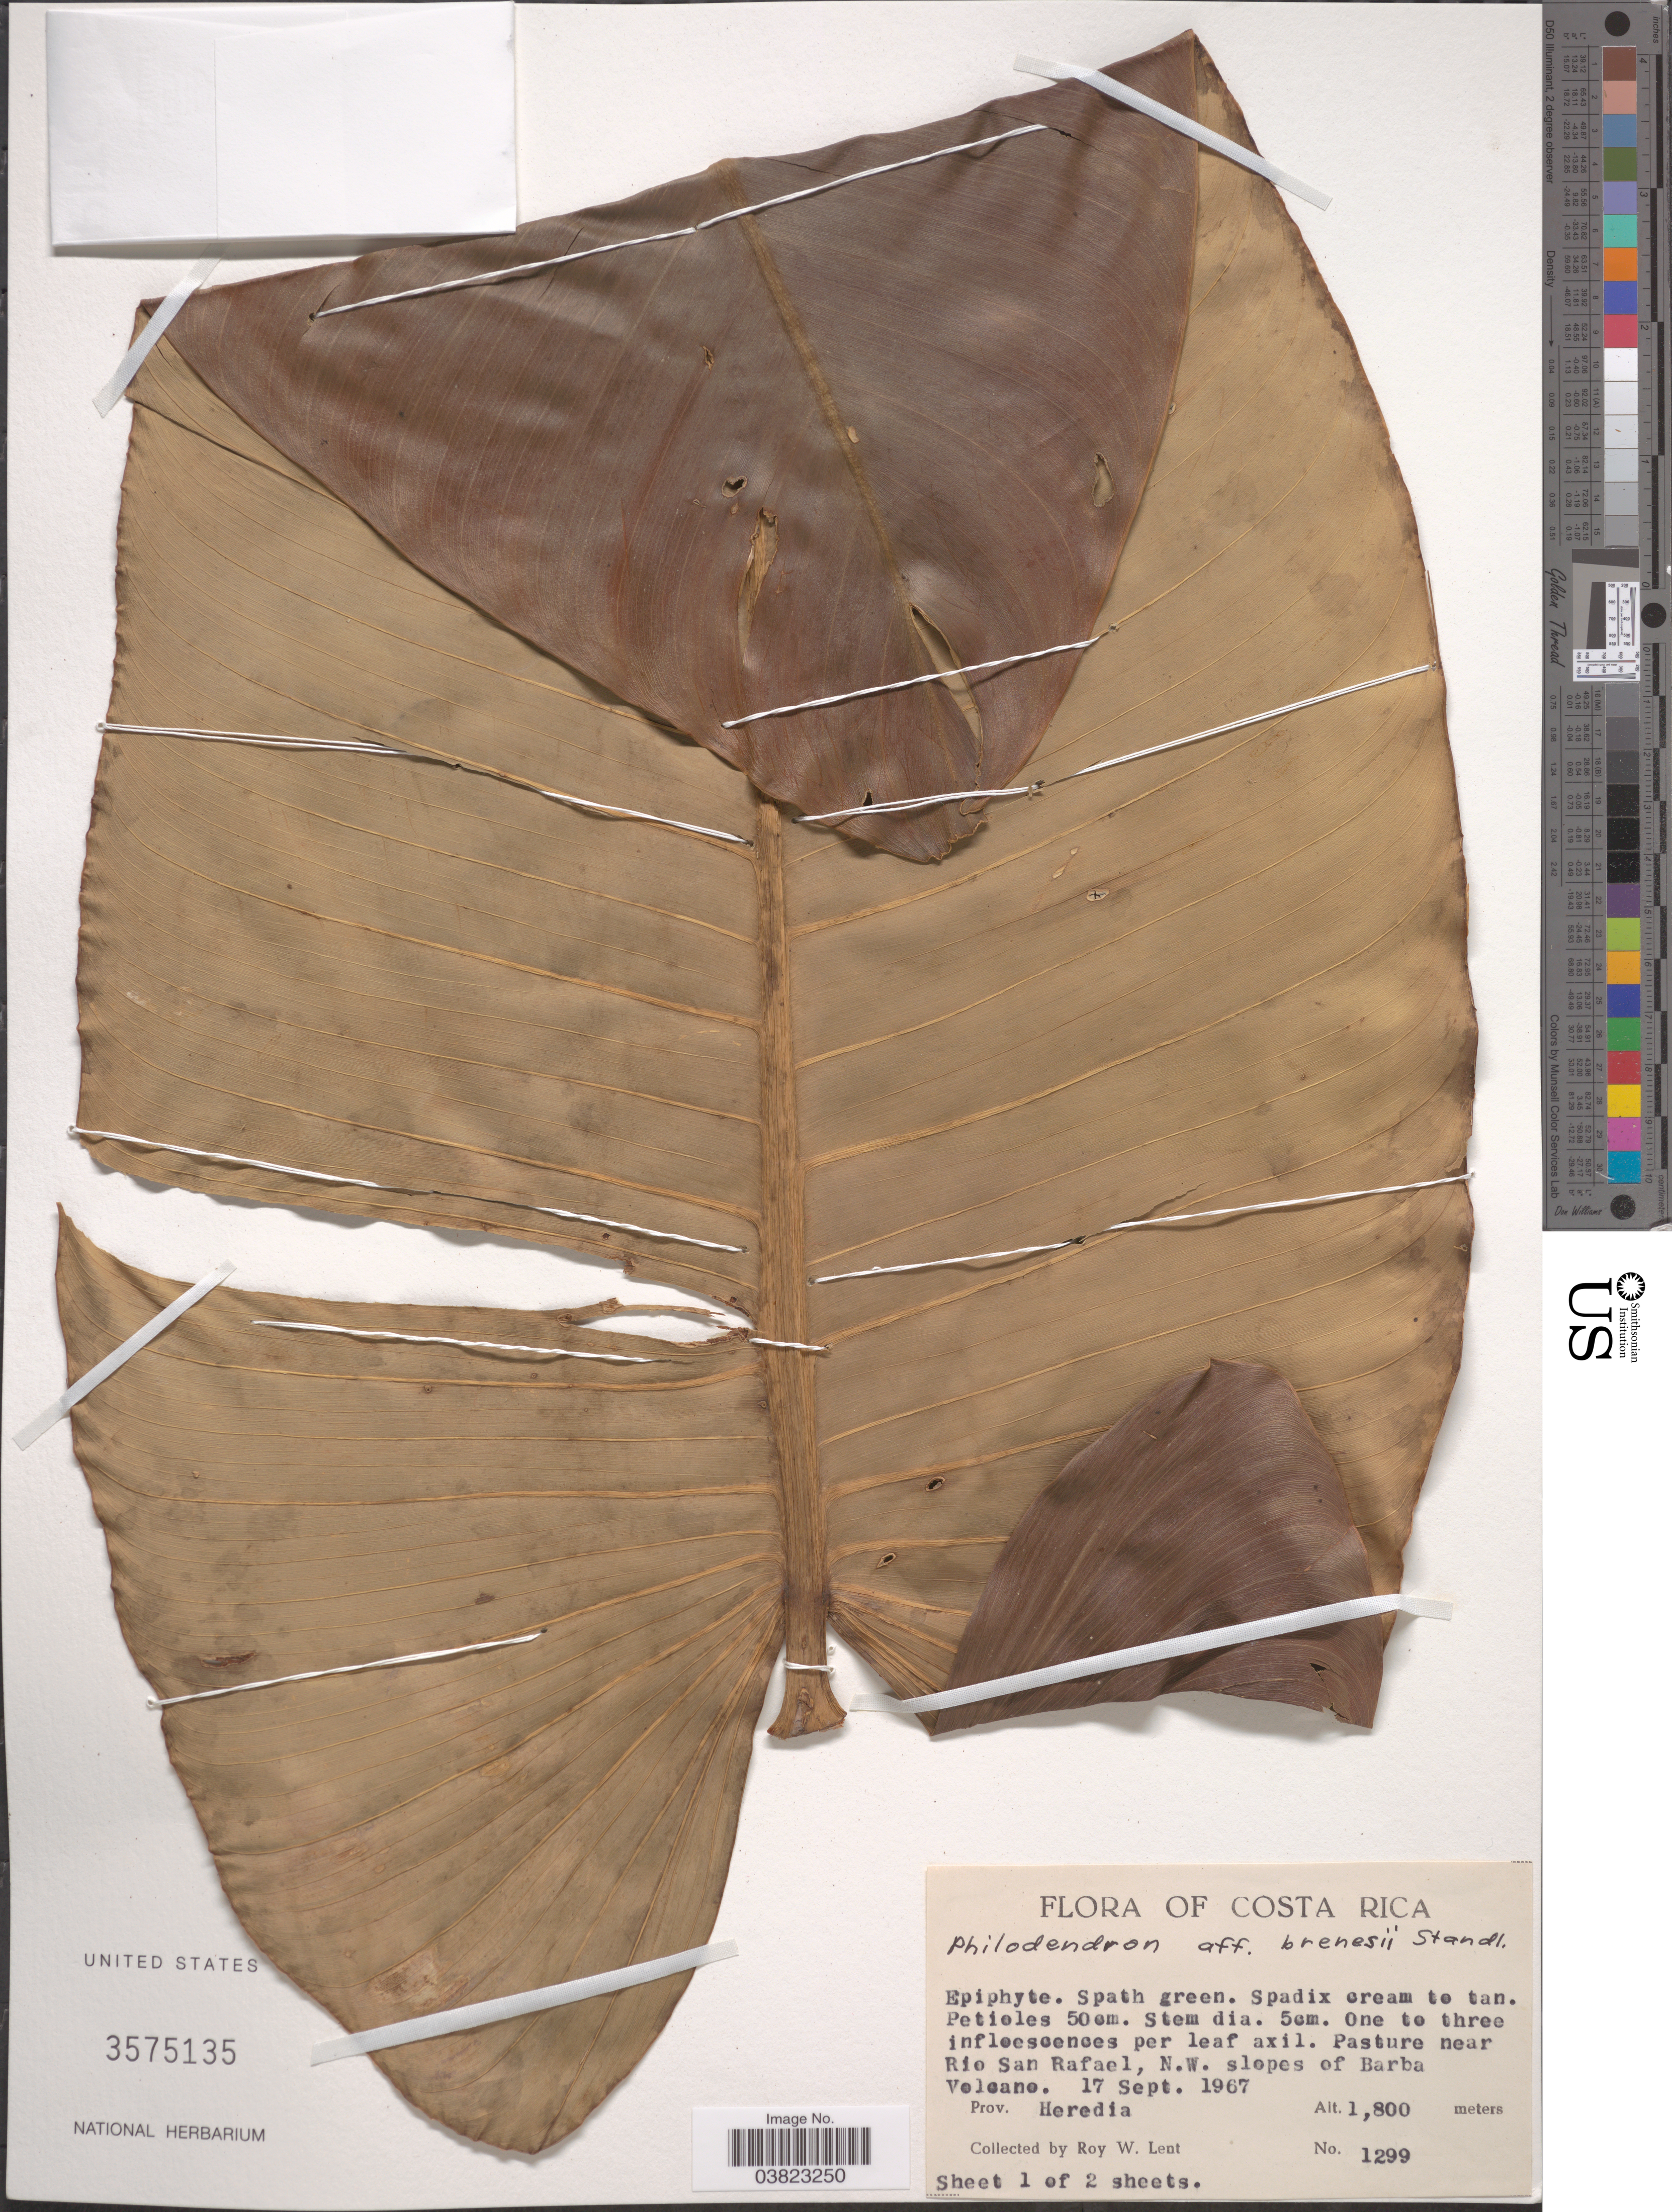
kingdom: Plantae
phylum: Tracheophyta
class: Liliopsida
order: Alismatales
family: Araceae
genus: Philodendron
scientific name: Philodendron brenesii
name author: Standl.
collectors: R. W. Lent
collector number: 1299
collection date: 1967-09-17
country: Costa Rica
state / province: Heredia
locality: Pasture near Rio San Rafael, N.W. slopes of Barba Volcano.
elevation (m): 1800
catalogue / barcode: US 3575135